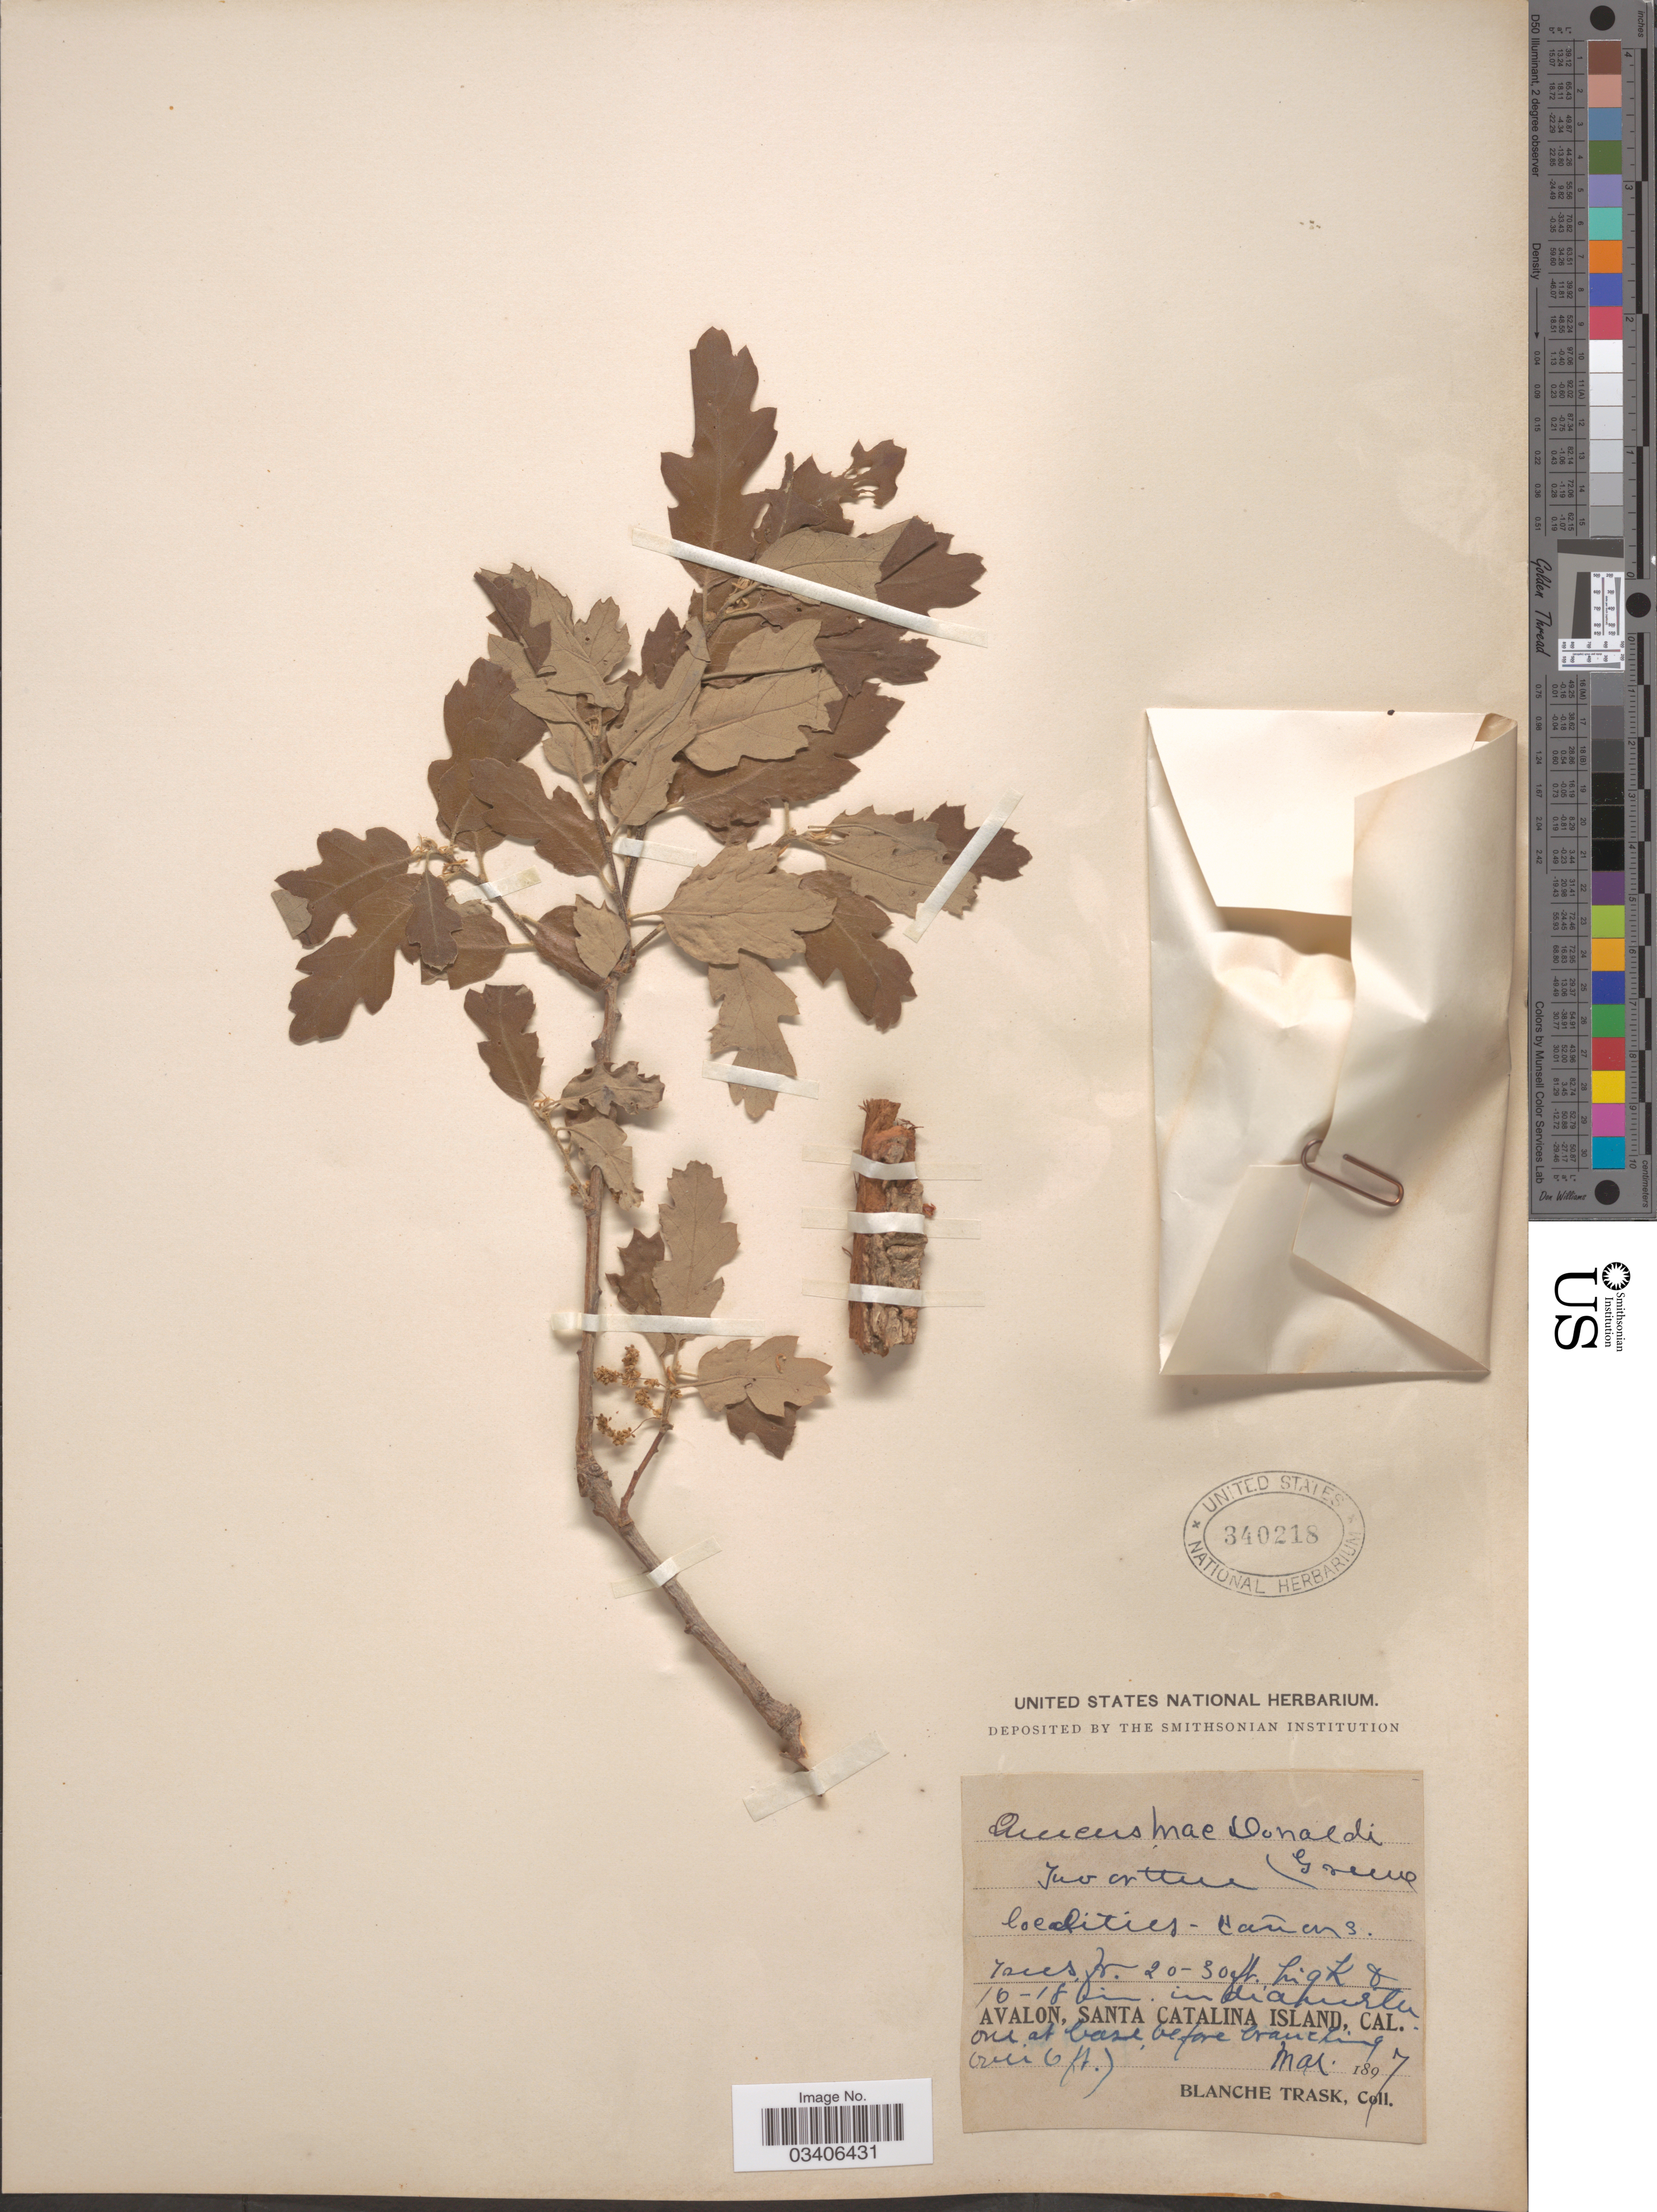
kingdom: Plantae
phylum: Tracheophyta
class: Magnoliopsida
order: Fagales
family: Fagaceae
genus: Quercus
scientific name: Quercus macdonaldii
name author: Greene & Kellogg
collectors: B. Trask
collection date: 1897-05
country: United States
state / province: California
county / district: Los Angeles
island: Santa Catalina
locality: Cañons. Avalon, Santa Catalina Island.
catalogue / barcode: US 340218